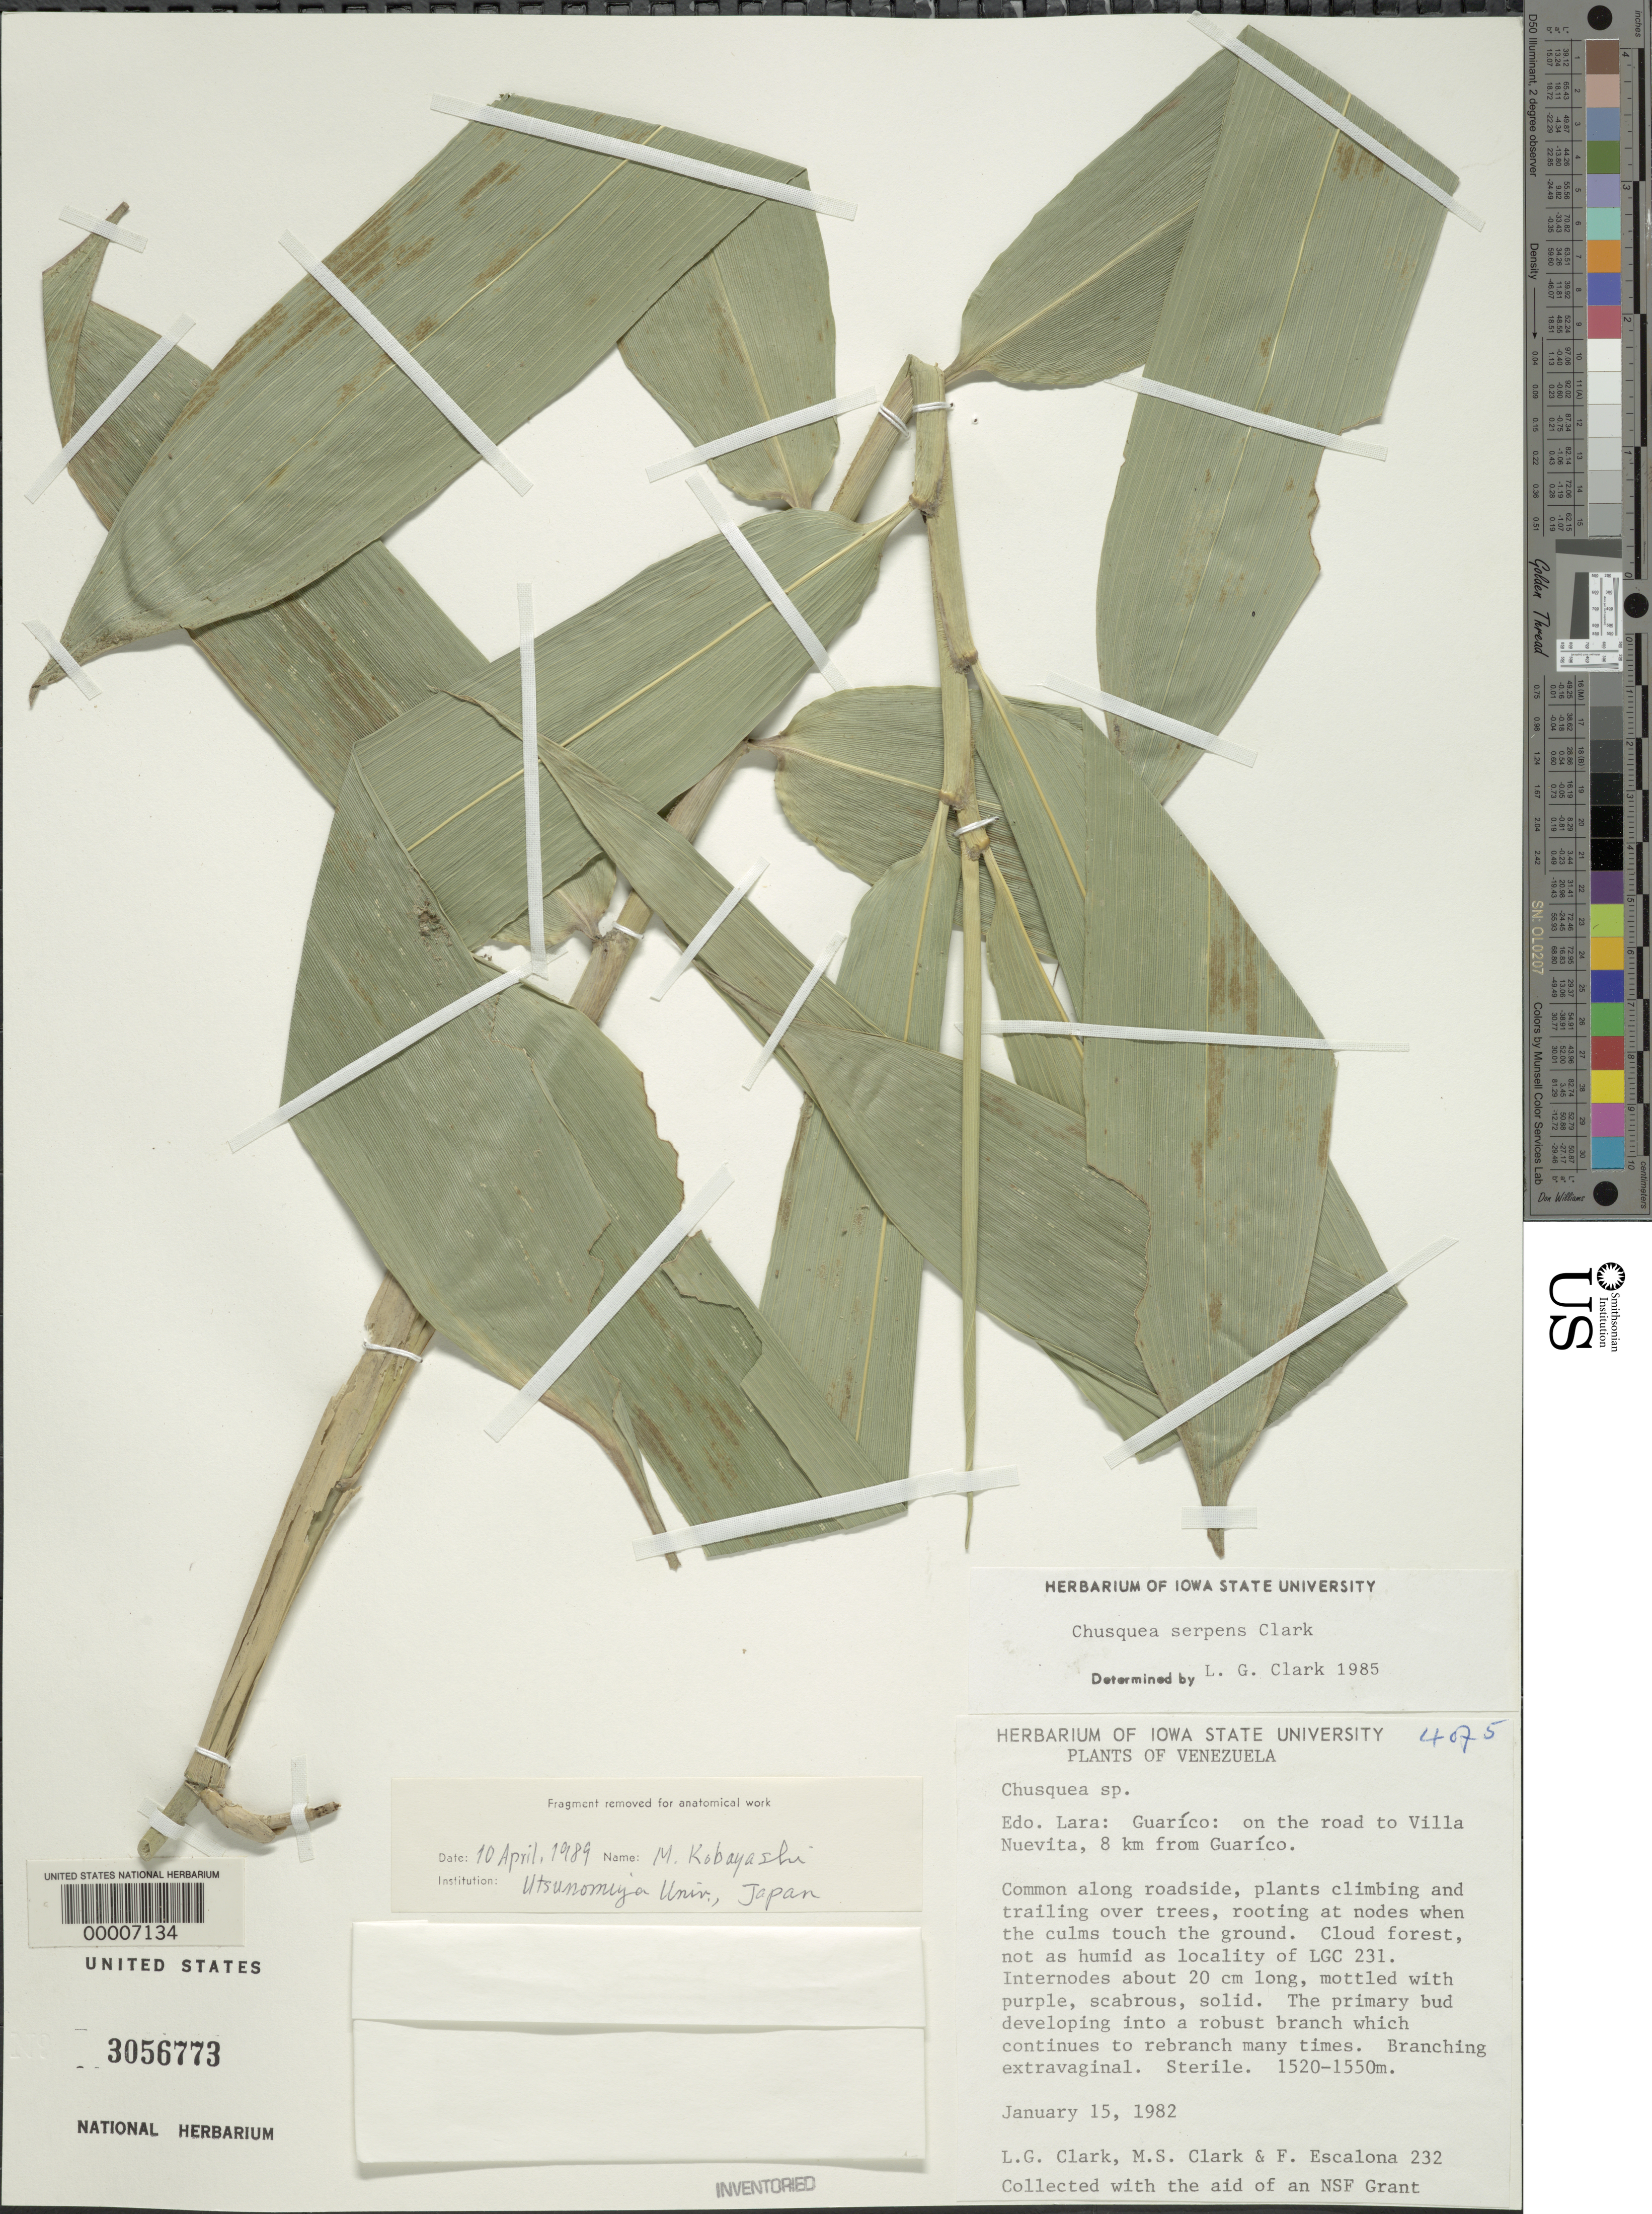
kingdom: Plantae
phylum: Tracheophyta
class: Liliopsida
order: Poales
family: Poaceae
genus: Chusquea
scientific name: Chusquea serpens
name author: L.G. Clark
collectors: L. G. Clark, M. S. Clark & F. Escalona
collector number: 232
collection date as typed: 15 Jan 1982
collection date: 1982-01-15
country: Venezuela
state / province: Lara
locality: Guarico, villa nuevita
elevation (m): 1520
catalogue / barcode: US 3056773